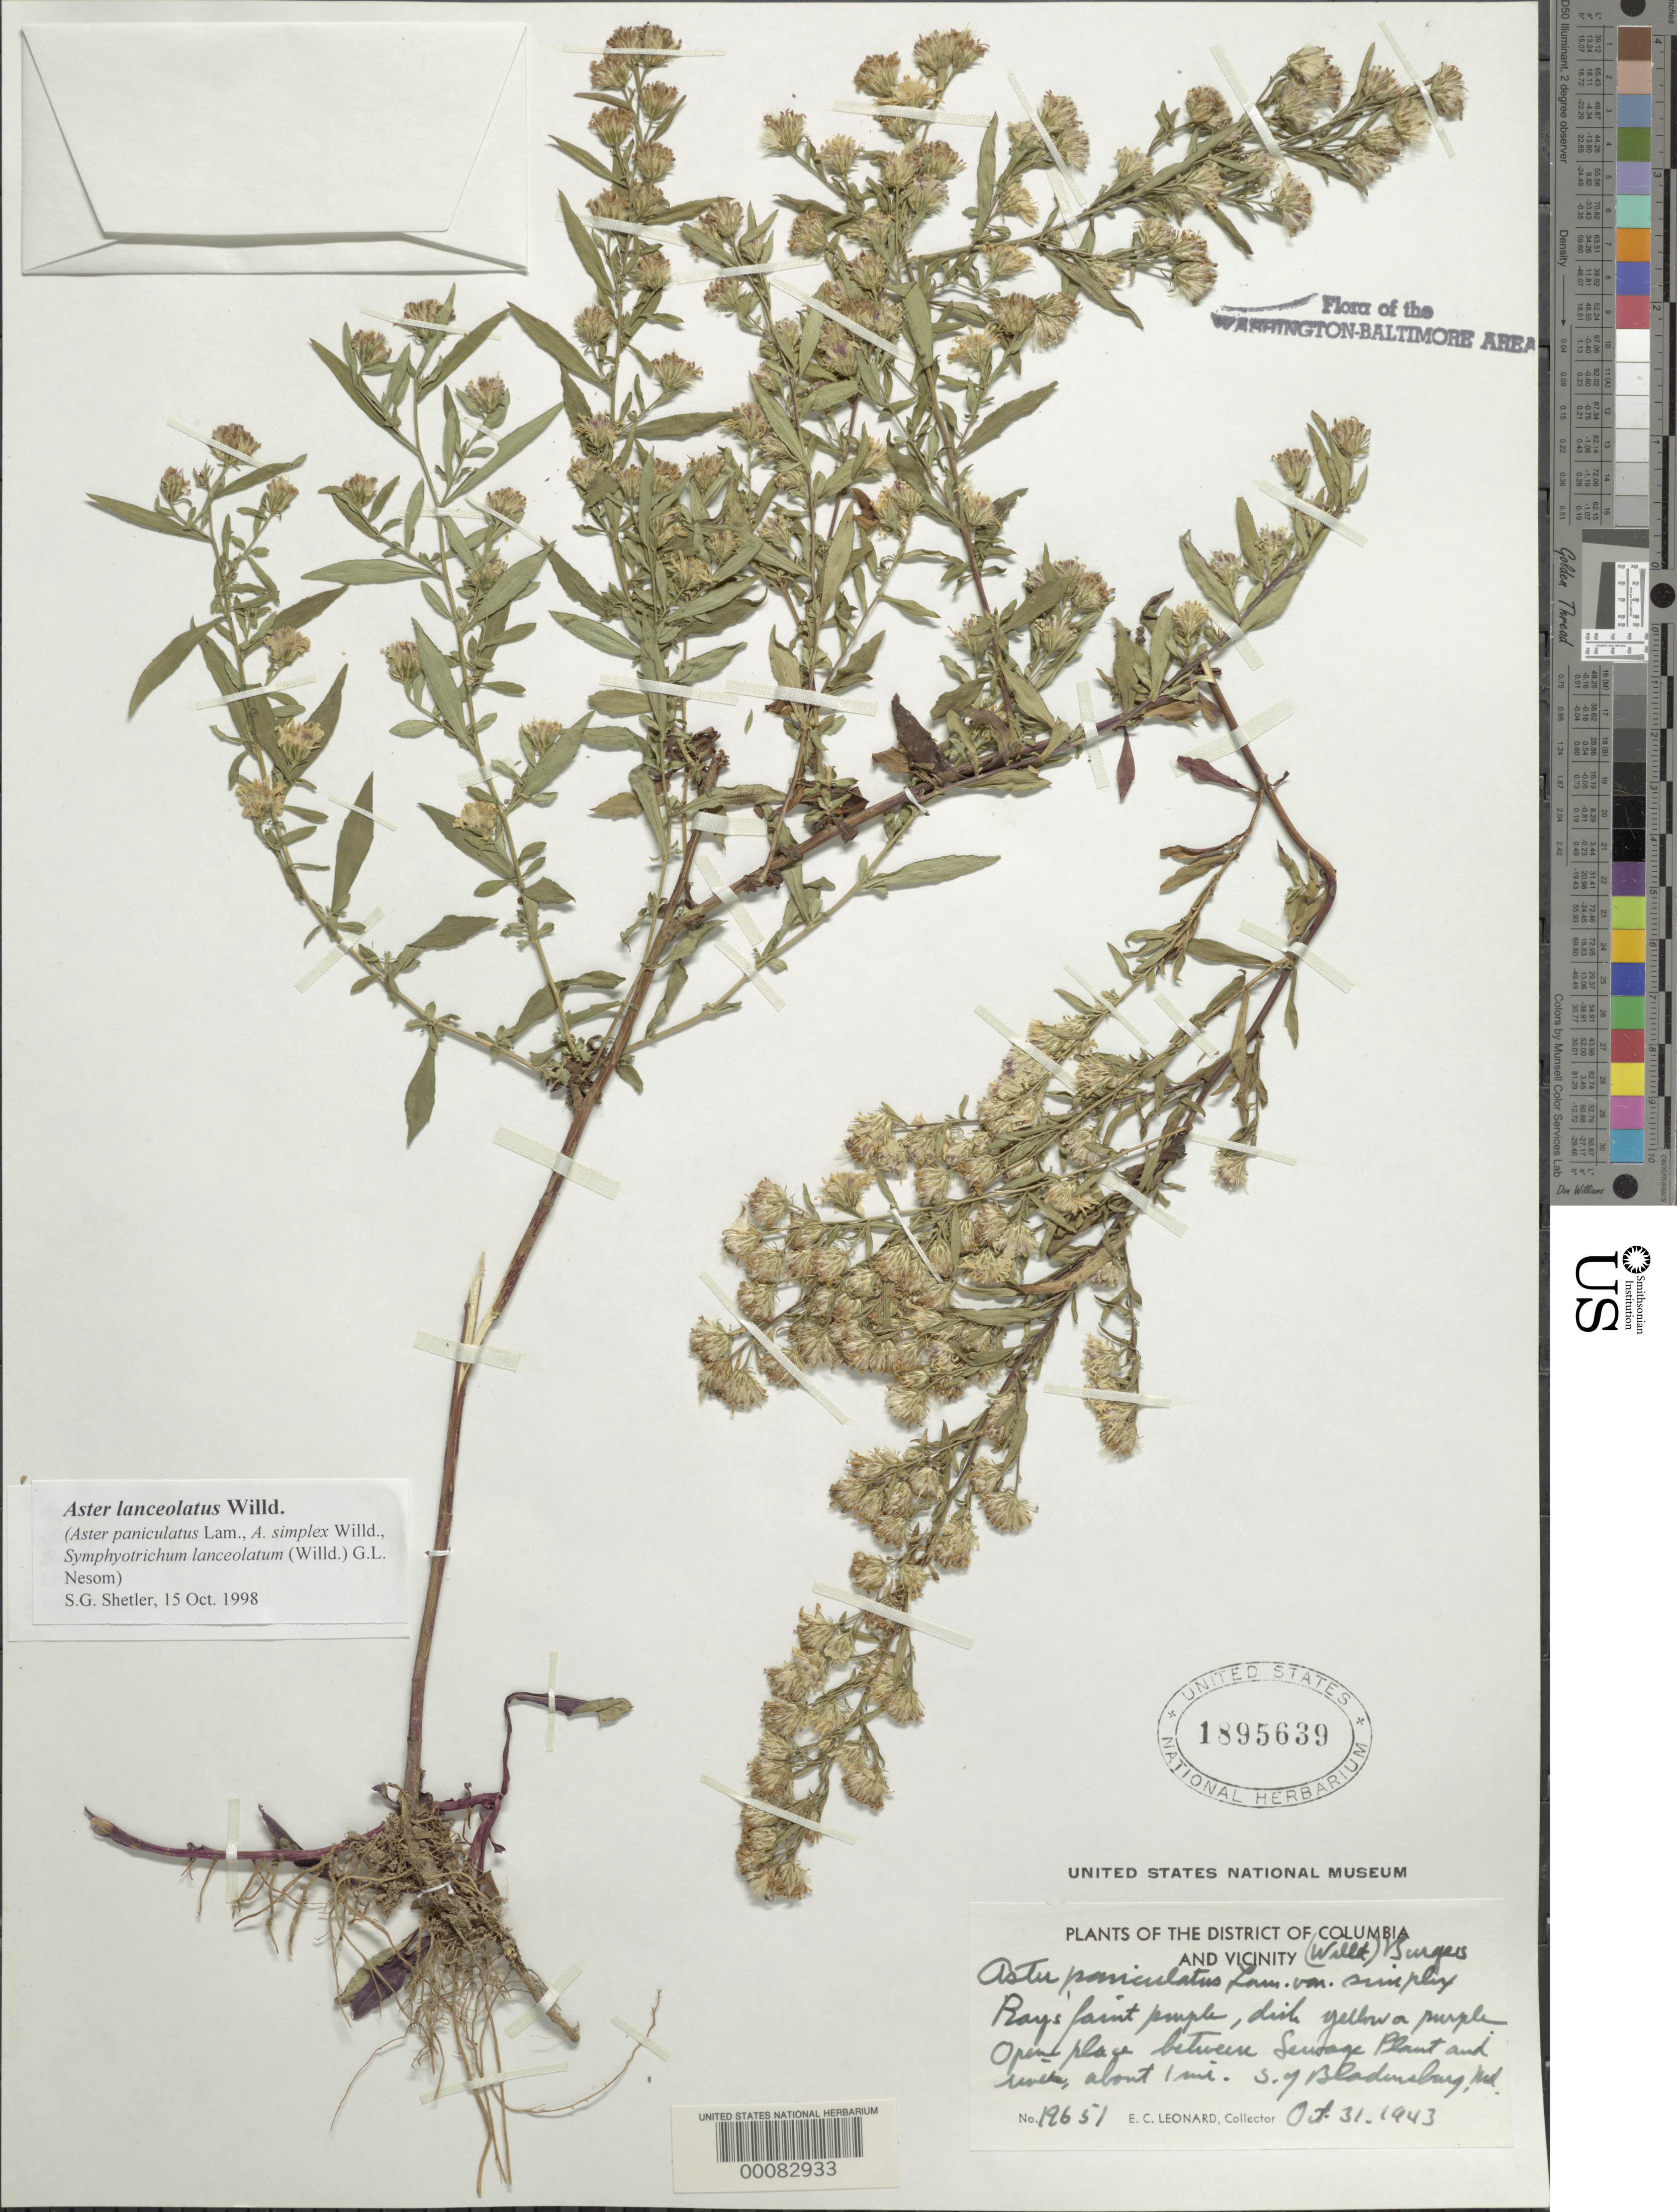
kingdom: Plantae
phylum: Tracheophyta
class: Magnoliopsida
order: Asterales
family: Asteraceae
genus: Symphyotrichum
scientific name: Symphyotrichum lanceolatum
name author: (Willd.) G.L. Nesom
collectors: E. C. Leonard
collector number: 19651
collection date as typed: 31 Oct 1943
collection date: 1943-10-31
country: United States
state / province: Maryland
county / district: Prince George's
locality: between Sewage Plant and River south of Bladensburg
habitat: Open place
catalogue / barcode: US 1895639